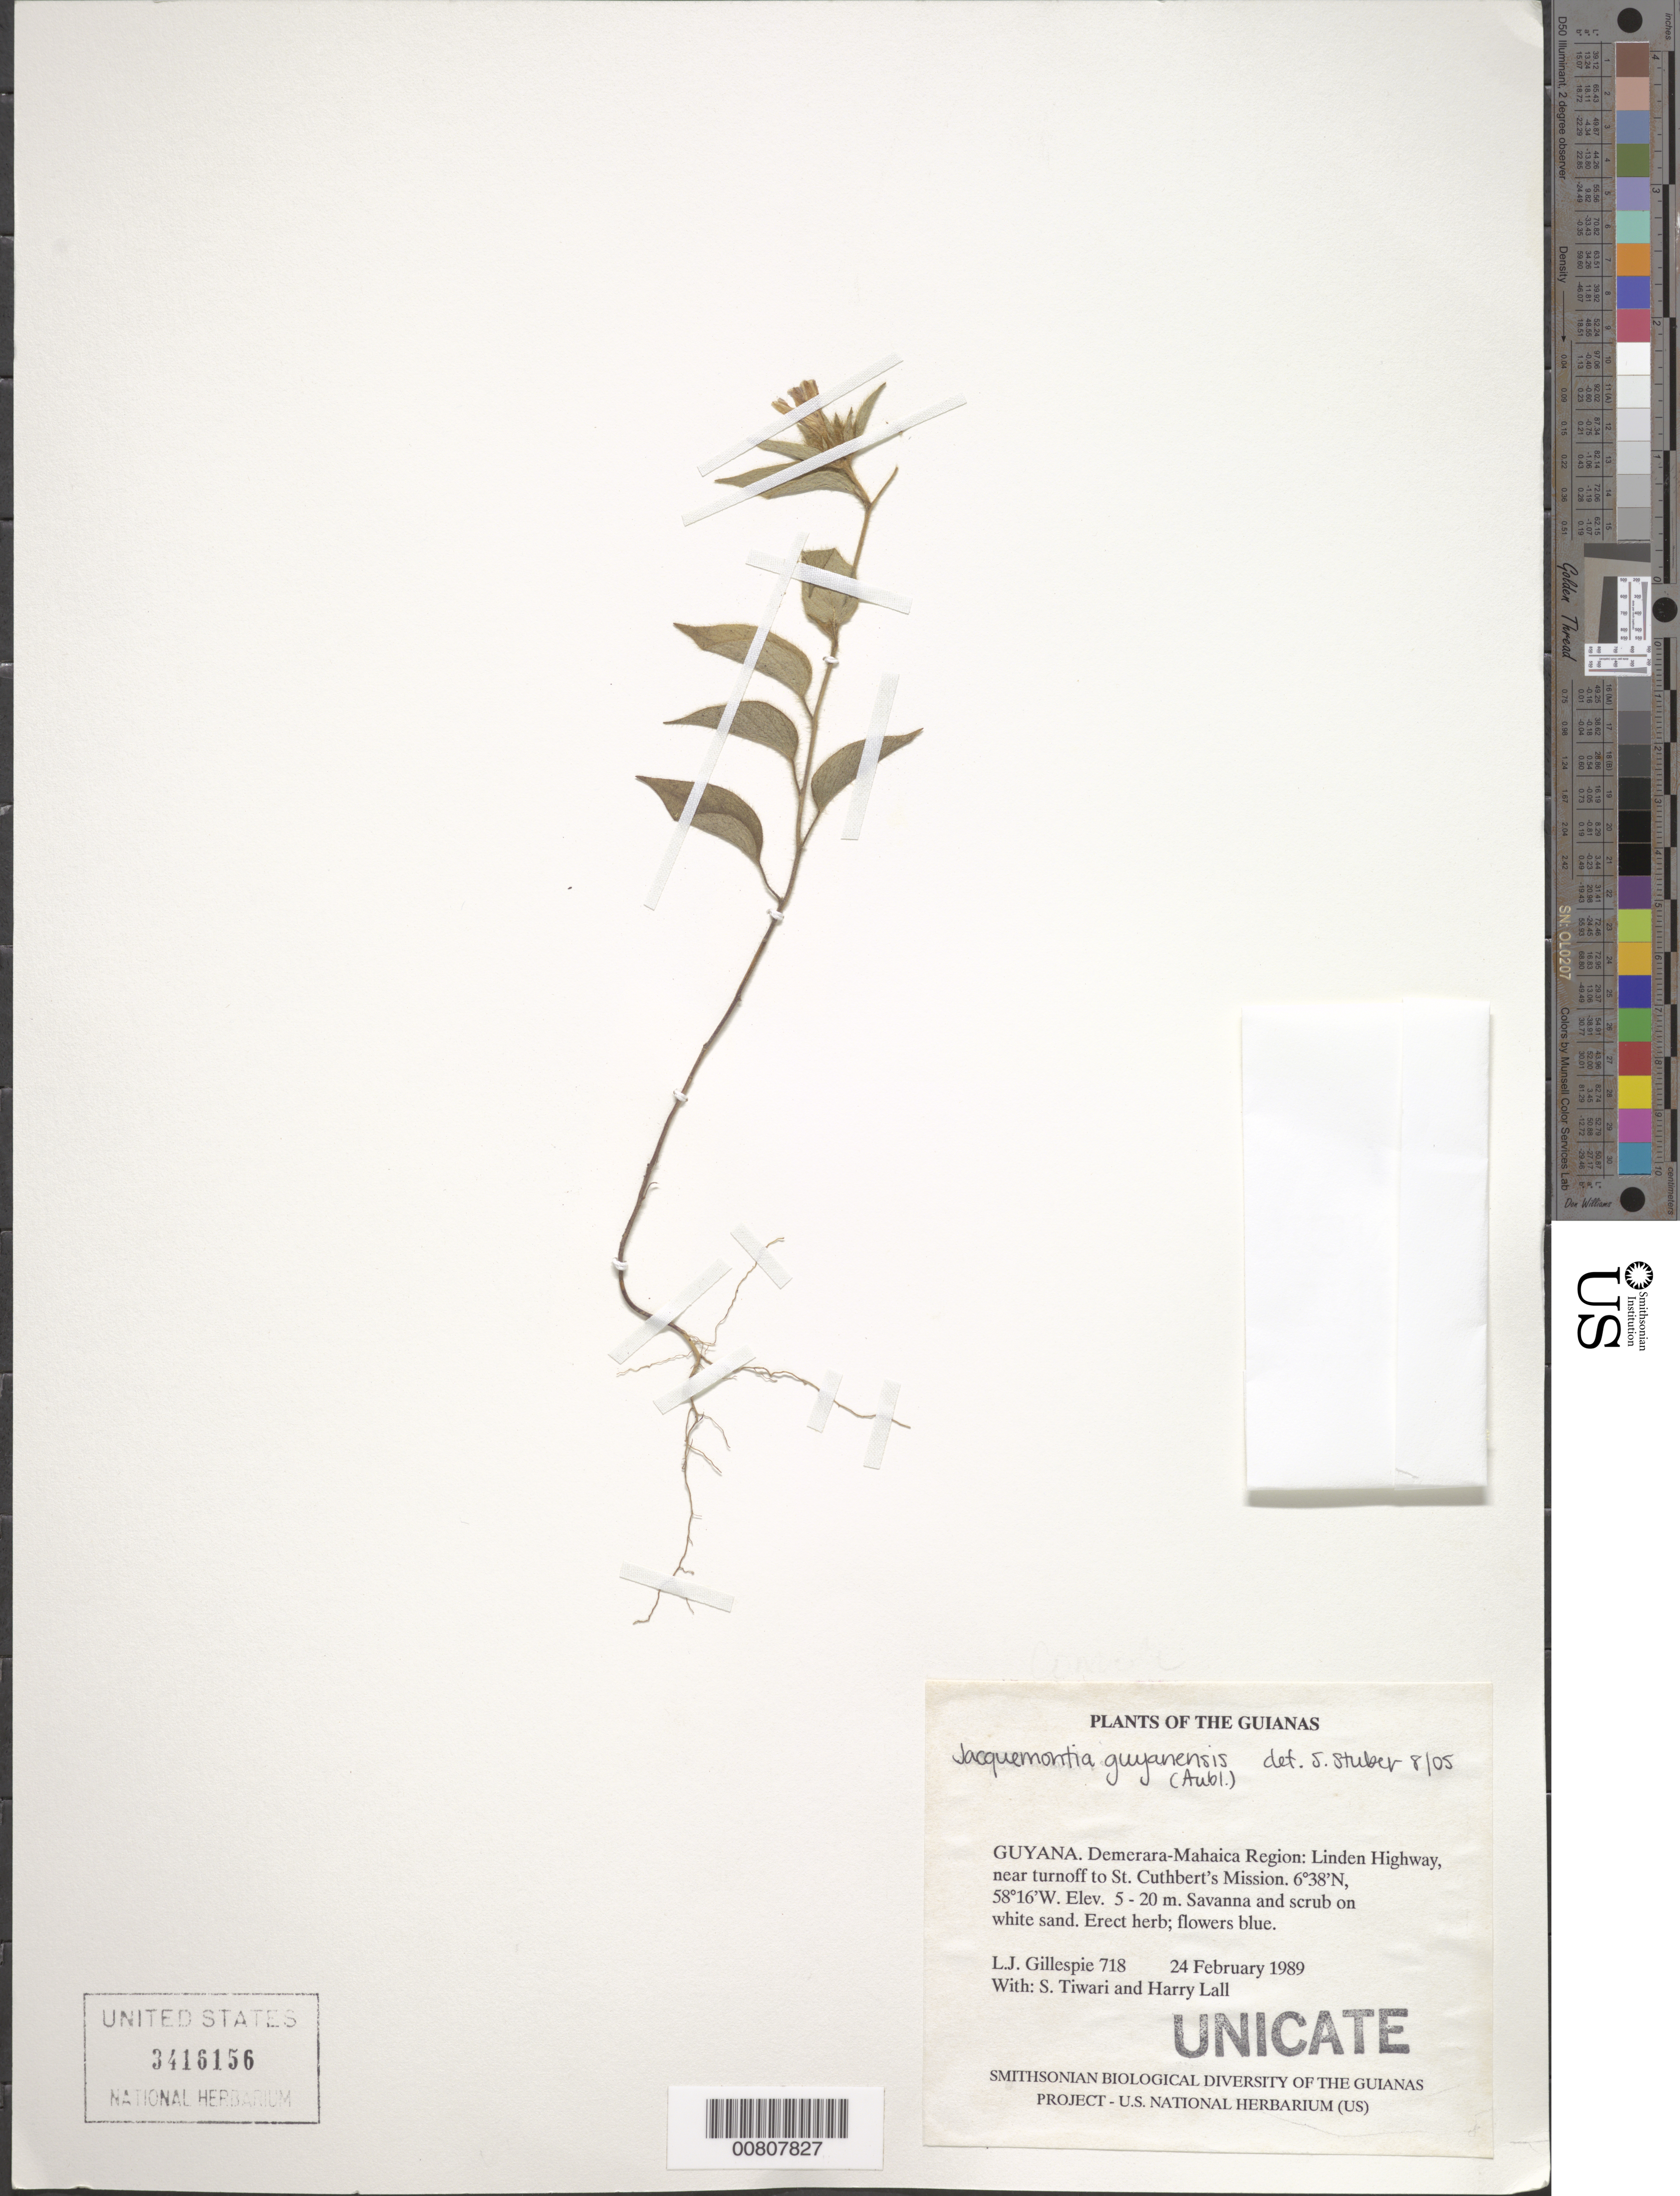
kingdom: Plantae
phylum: Tracheophyta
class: Magnoliopsida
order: Solanales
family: Convolvulaceae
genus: Jacquemontia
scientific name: Jacquemontia guyanensis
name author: (Aubl.) Meisn.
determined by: Stuber, S.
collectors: L. J. Gillespie, S. Tiwari & H. Lall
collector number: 718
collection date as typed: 24 February 1989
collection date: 1989-02-24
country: Guyana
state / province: Demerara-Mahaica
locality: Linden Highway, near turnoff to St. Cuthbert's Mission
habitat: Savanna and scrub on white sand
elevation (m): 5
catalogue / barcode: US 3416156